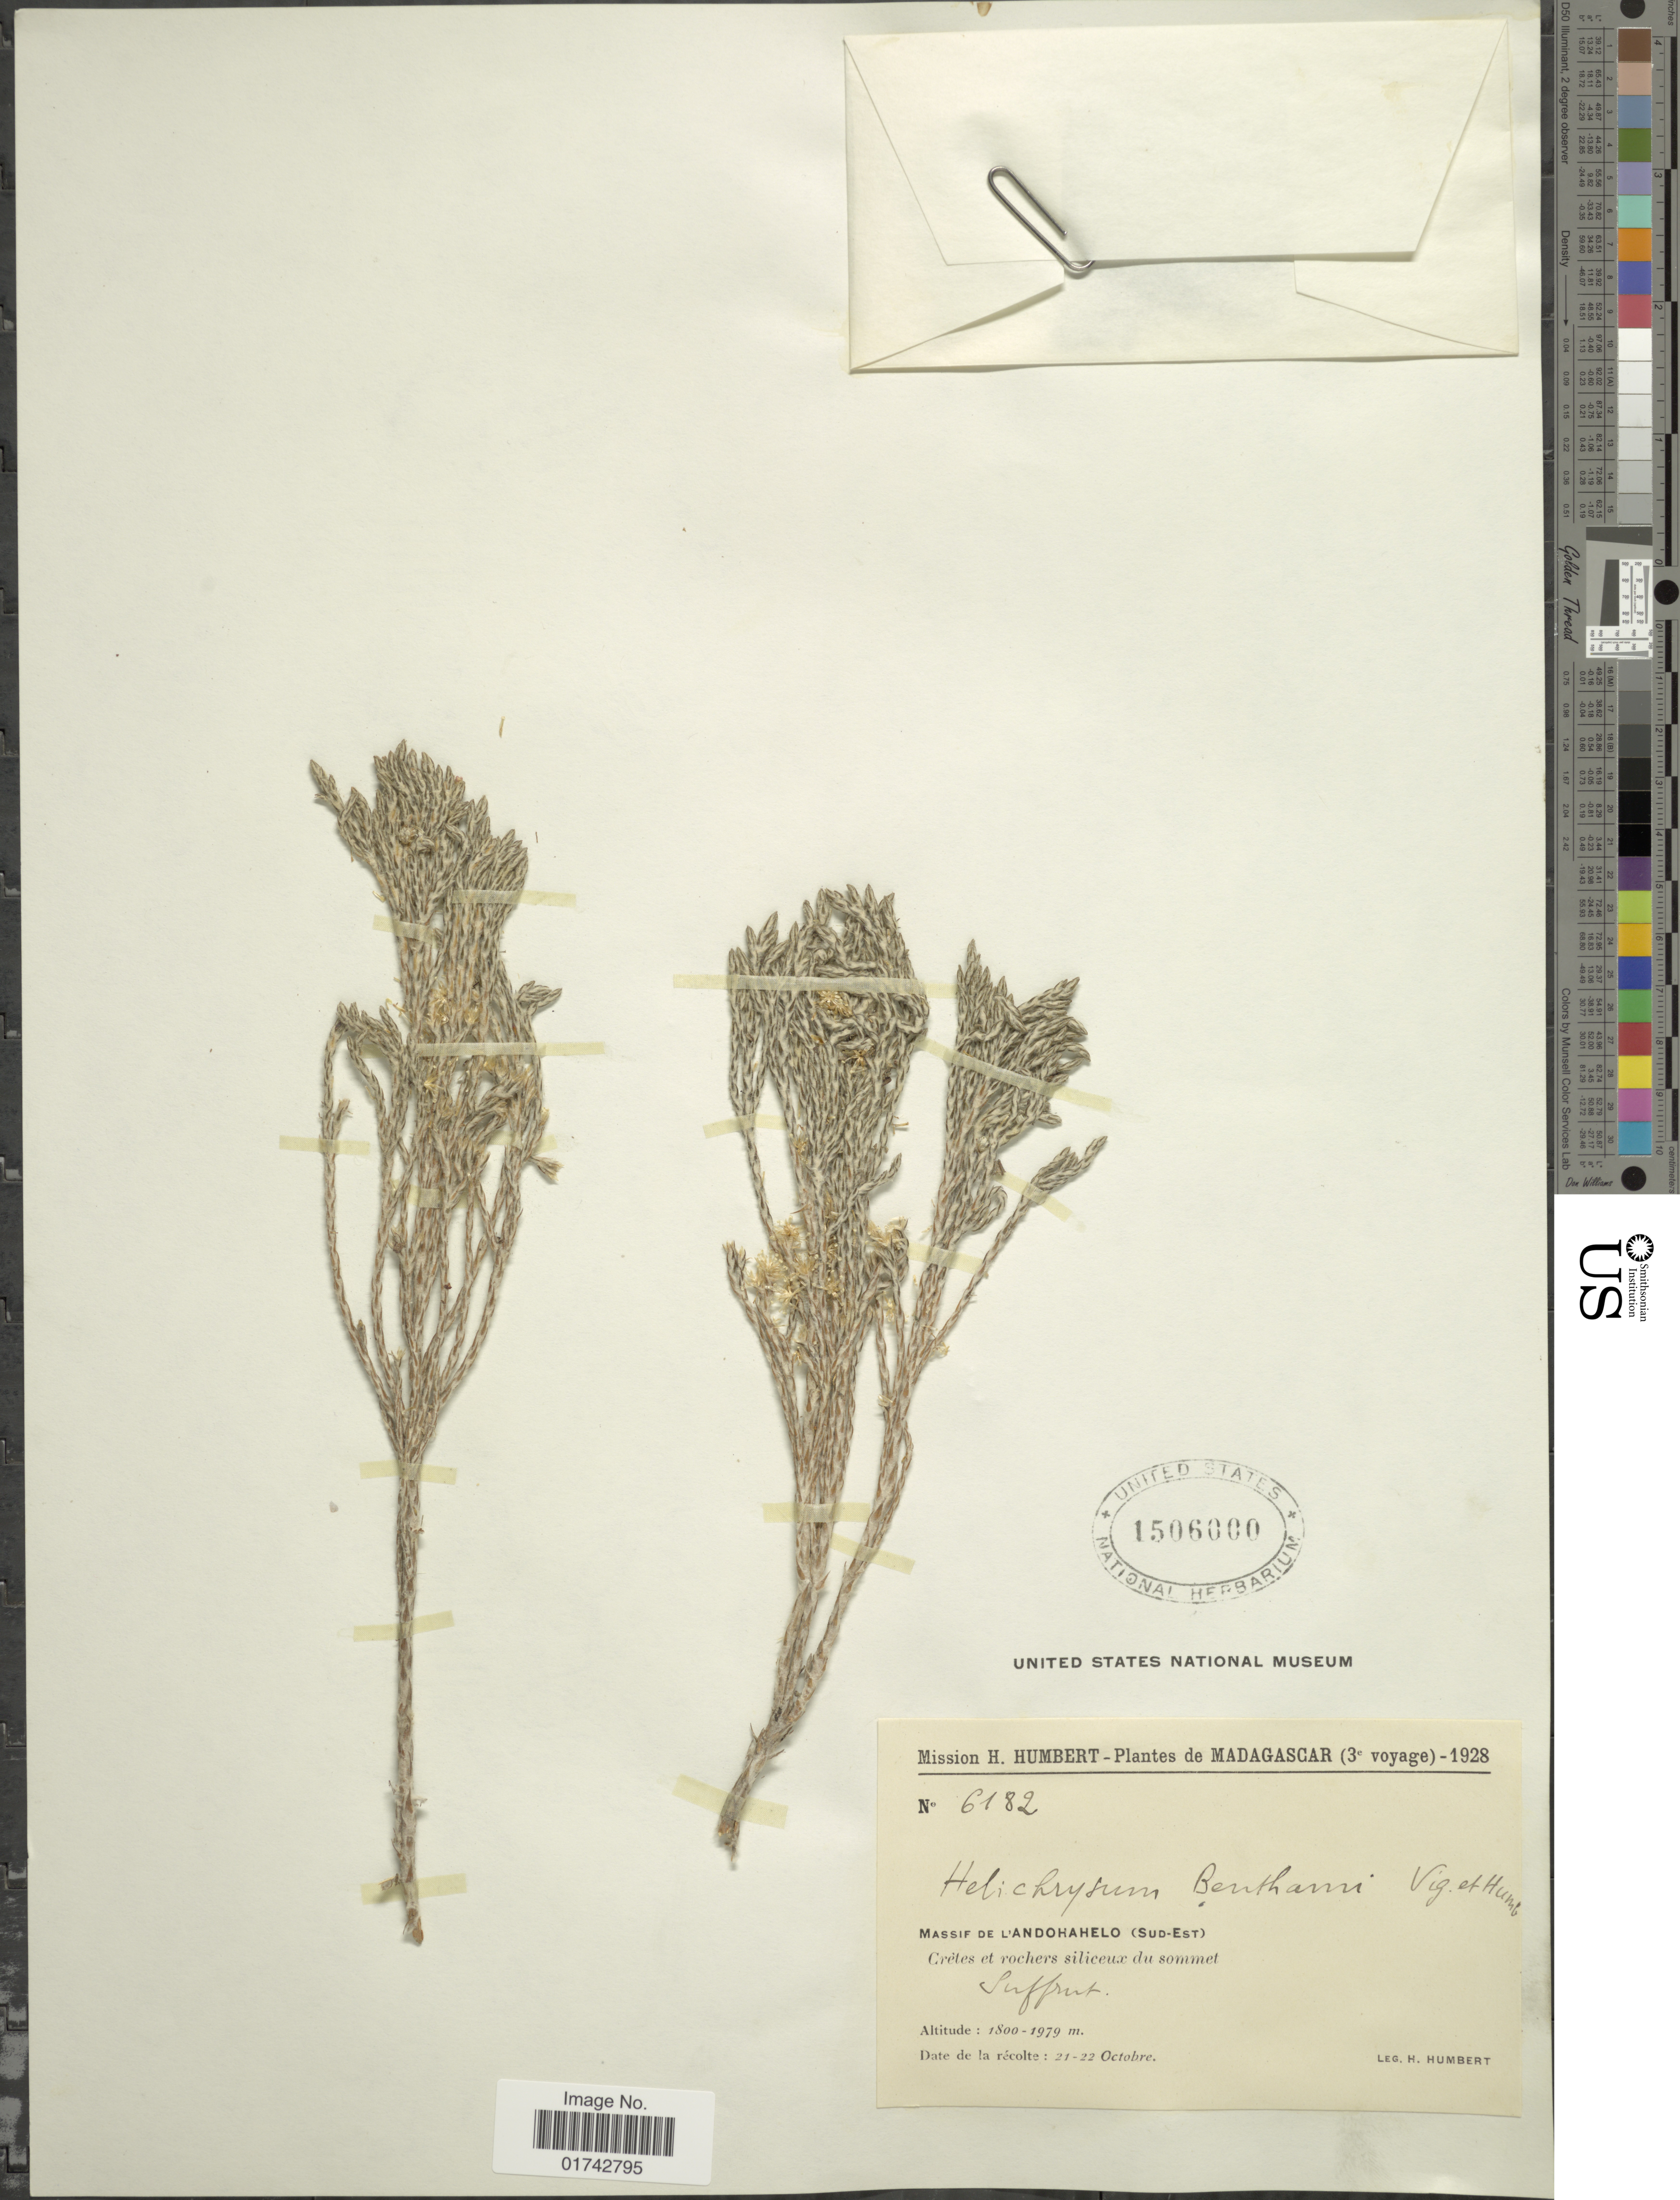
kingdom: Plantae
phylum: Tracheophyta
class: Magnoliopsida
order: Asterales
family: Asteraceae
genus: Helichrysum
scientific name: Helichrysum benthamii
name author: R. Vig. & Humbert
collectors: H. Humbert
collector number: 6182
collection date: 1928-10-21/1928-10-22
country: Madagascar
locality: Massif de L'Andohahelo (Sud-Est)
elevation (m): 1800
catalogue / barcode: US 1506000